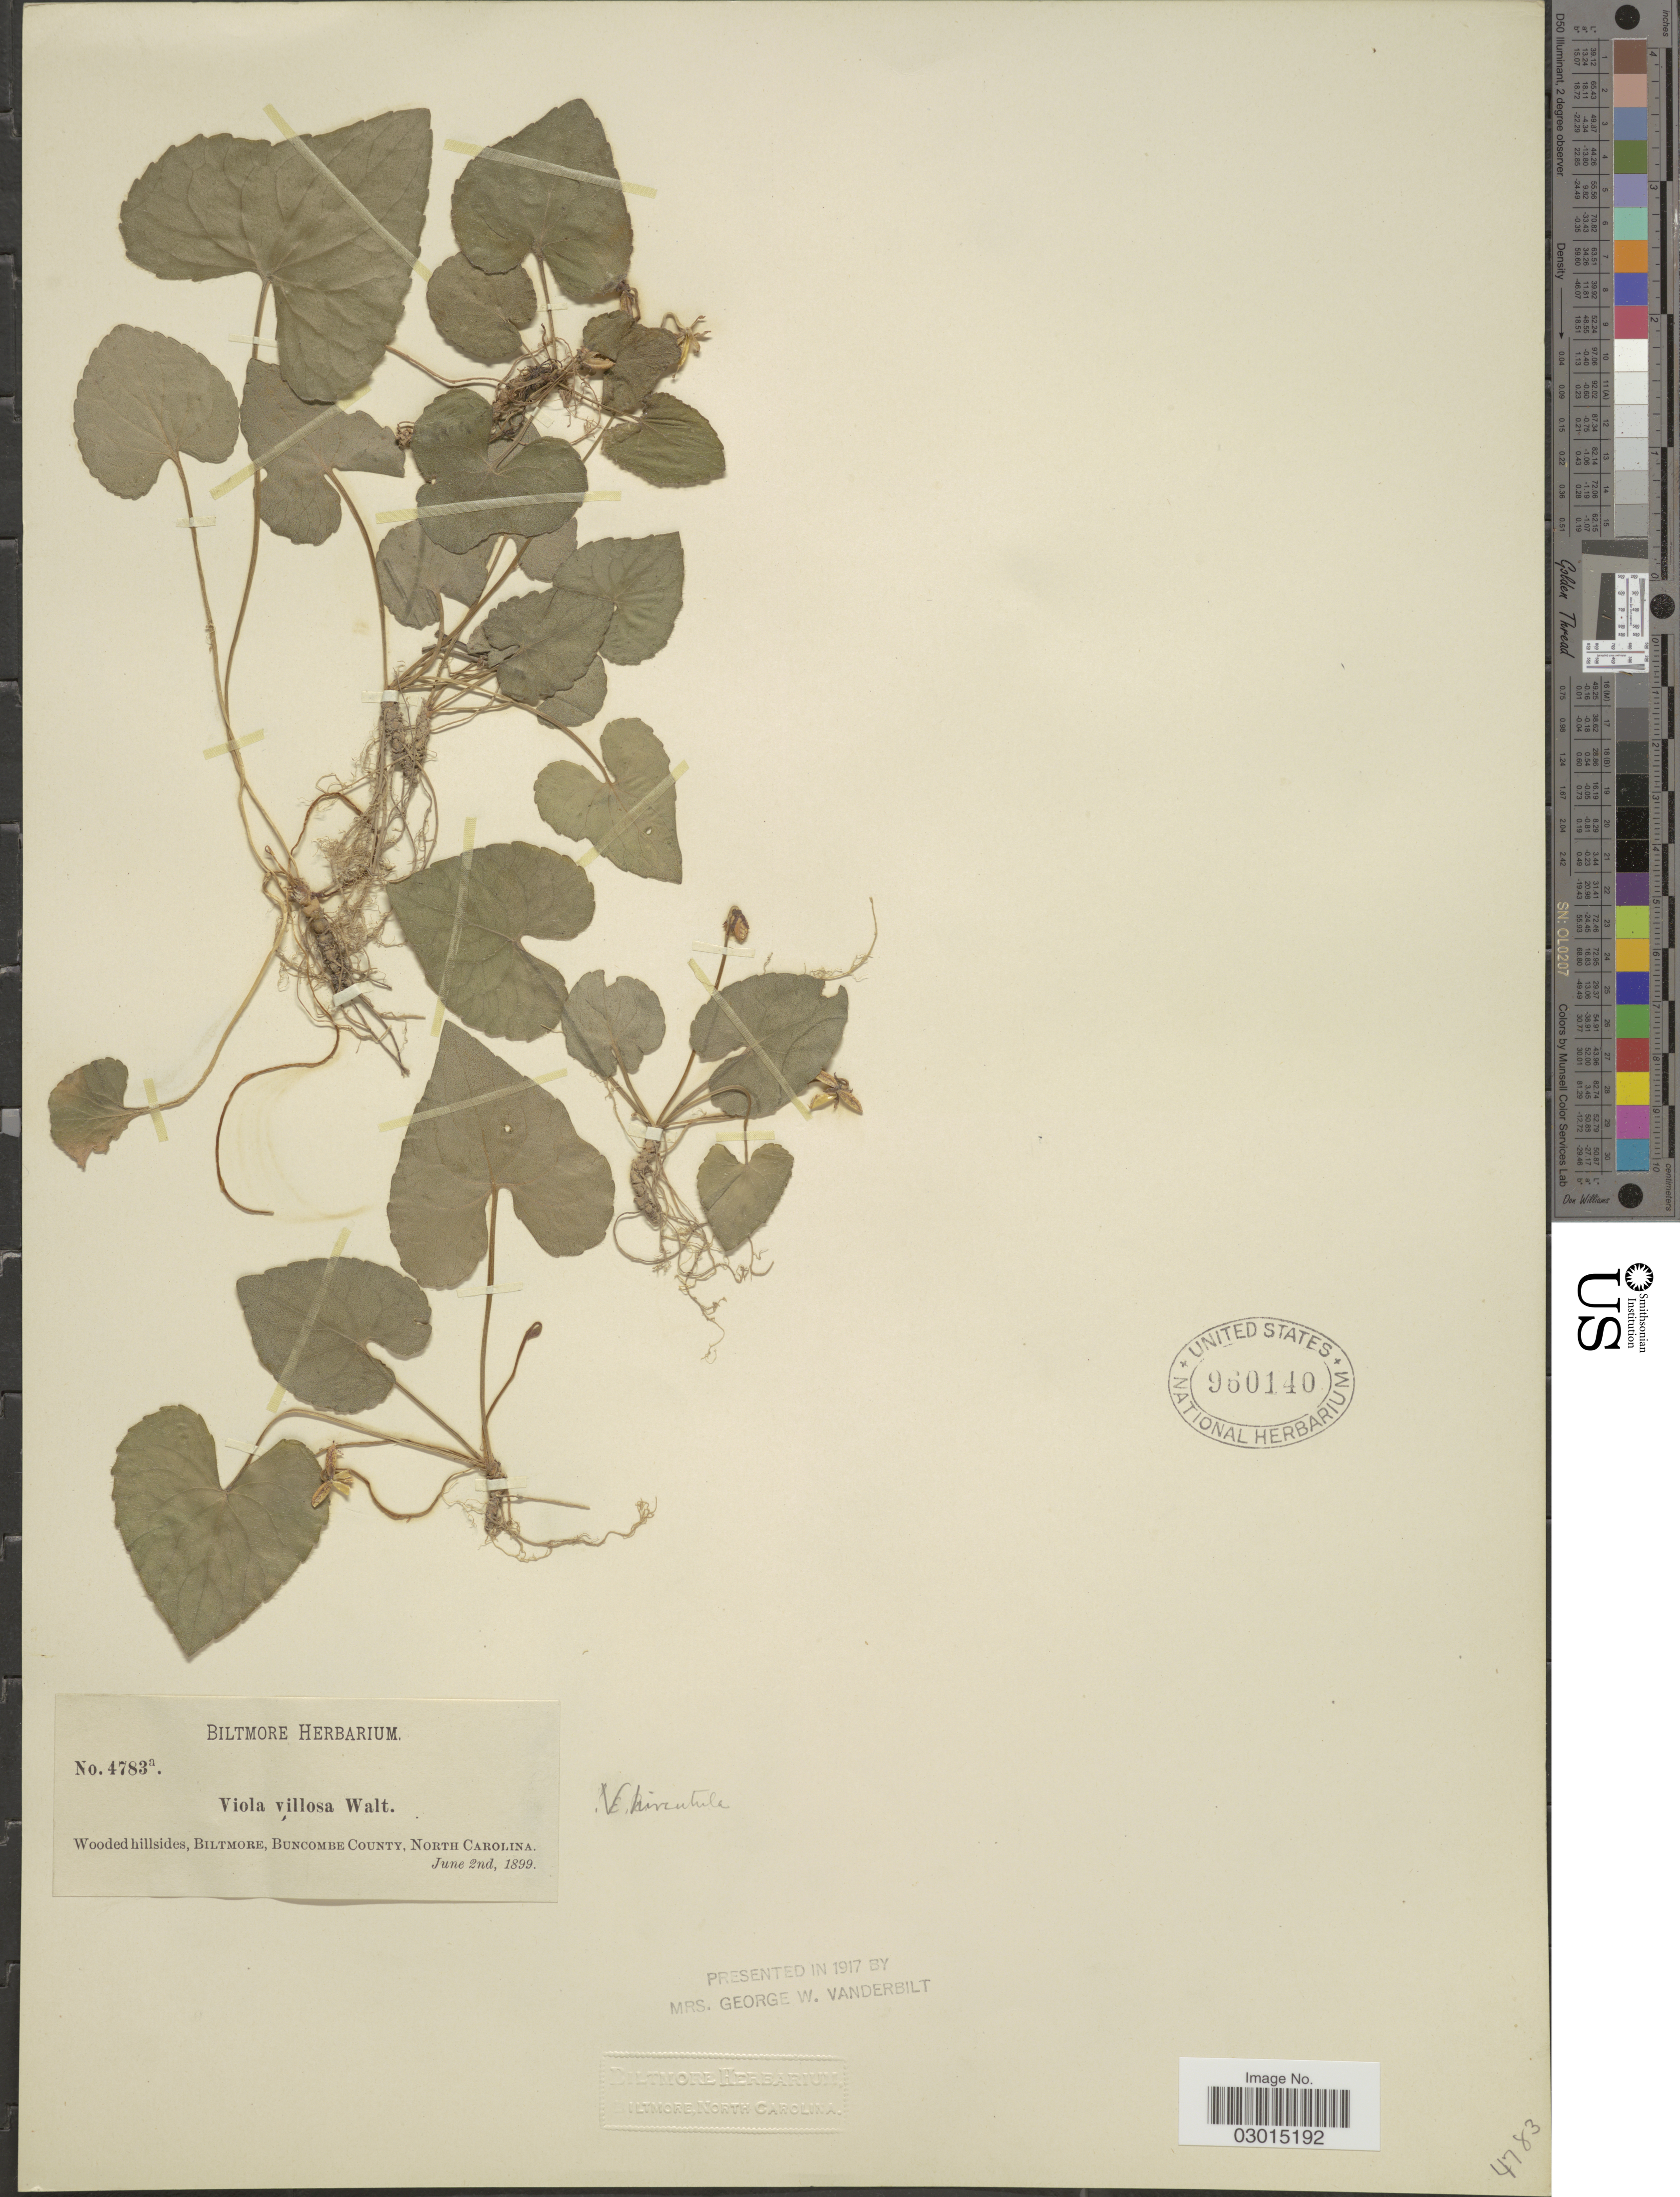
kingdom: Plantae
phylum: Tracheophyta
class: Magnoliopsida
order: Malpighiales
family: Violaceae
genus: Viola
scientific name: Viola hirsutula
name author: Brainerd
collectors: ex herb. Biltmore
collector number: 4783a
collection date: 1899-06-02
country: United States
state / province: North Carolina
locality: Wooded hillsides, Biltmore, Buncombe County.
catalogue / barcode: US 960140